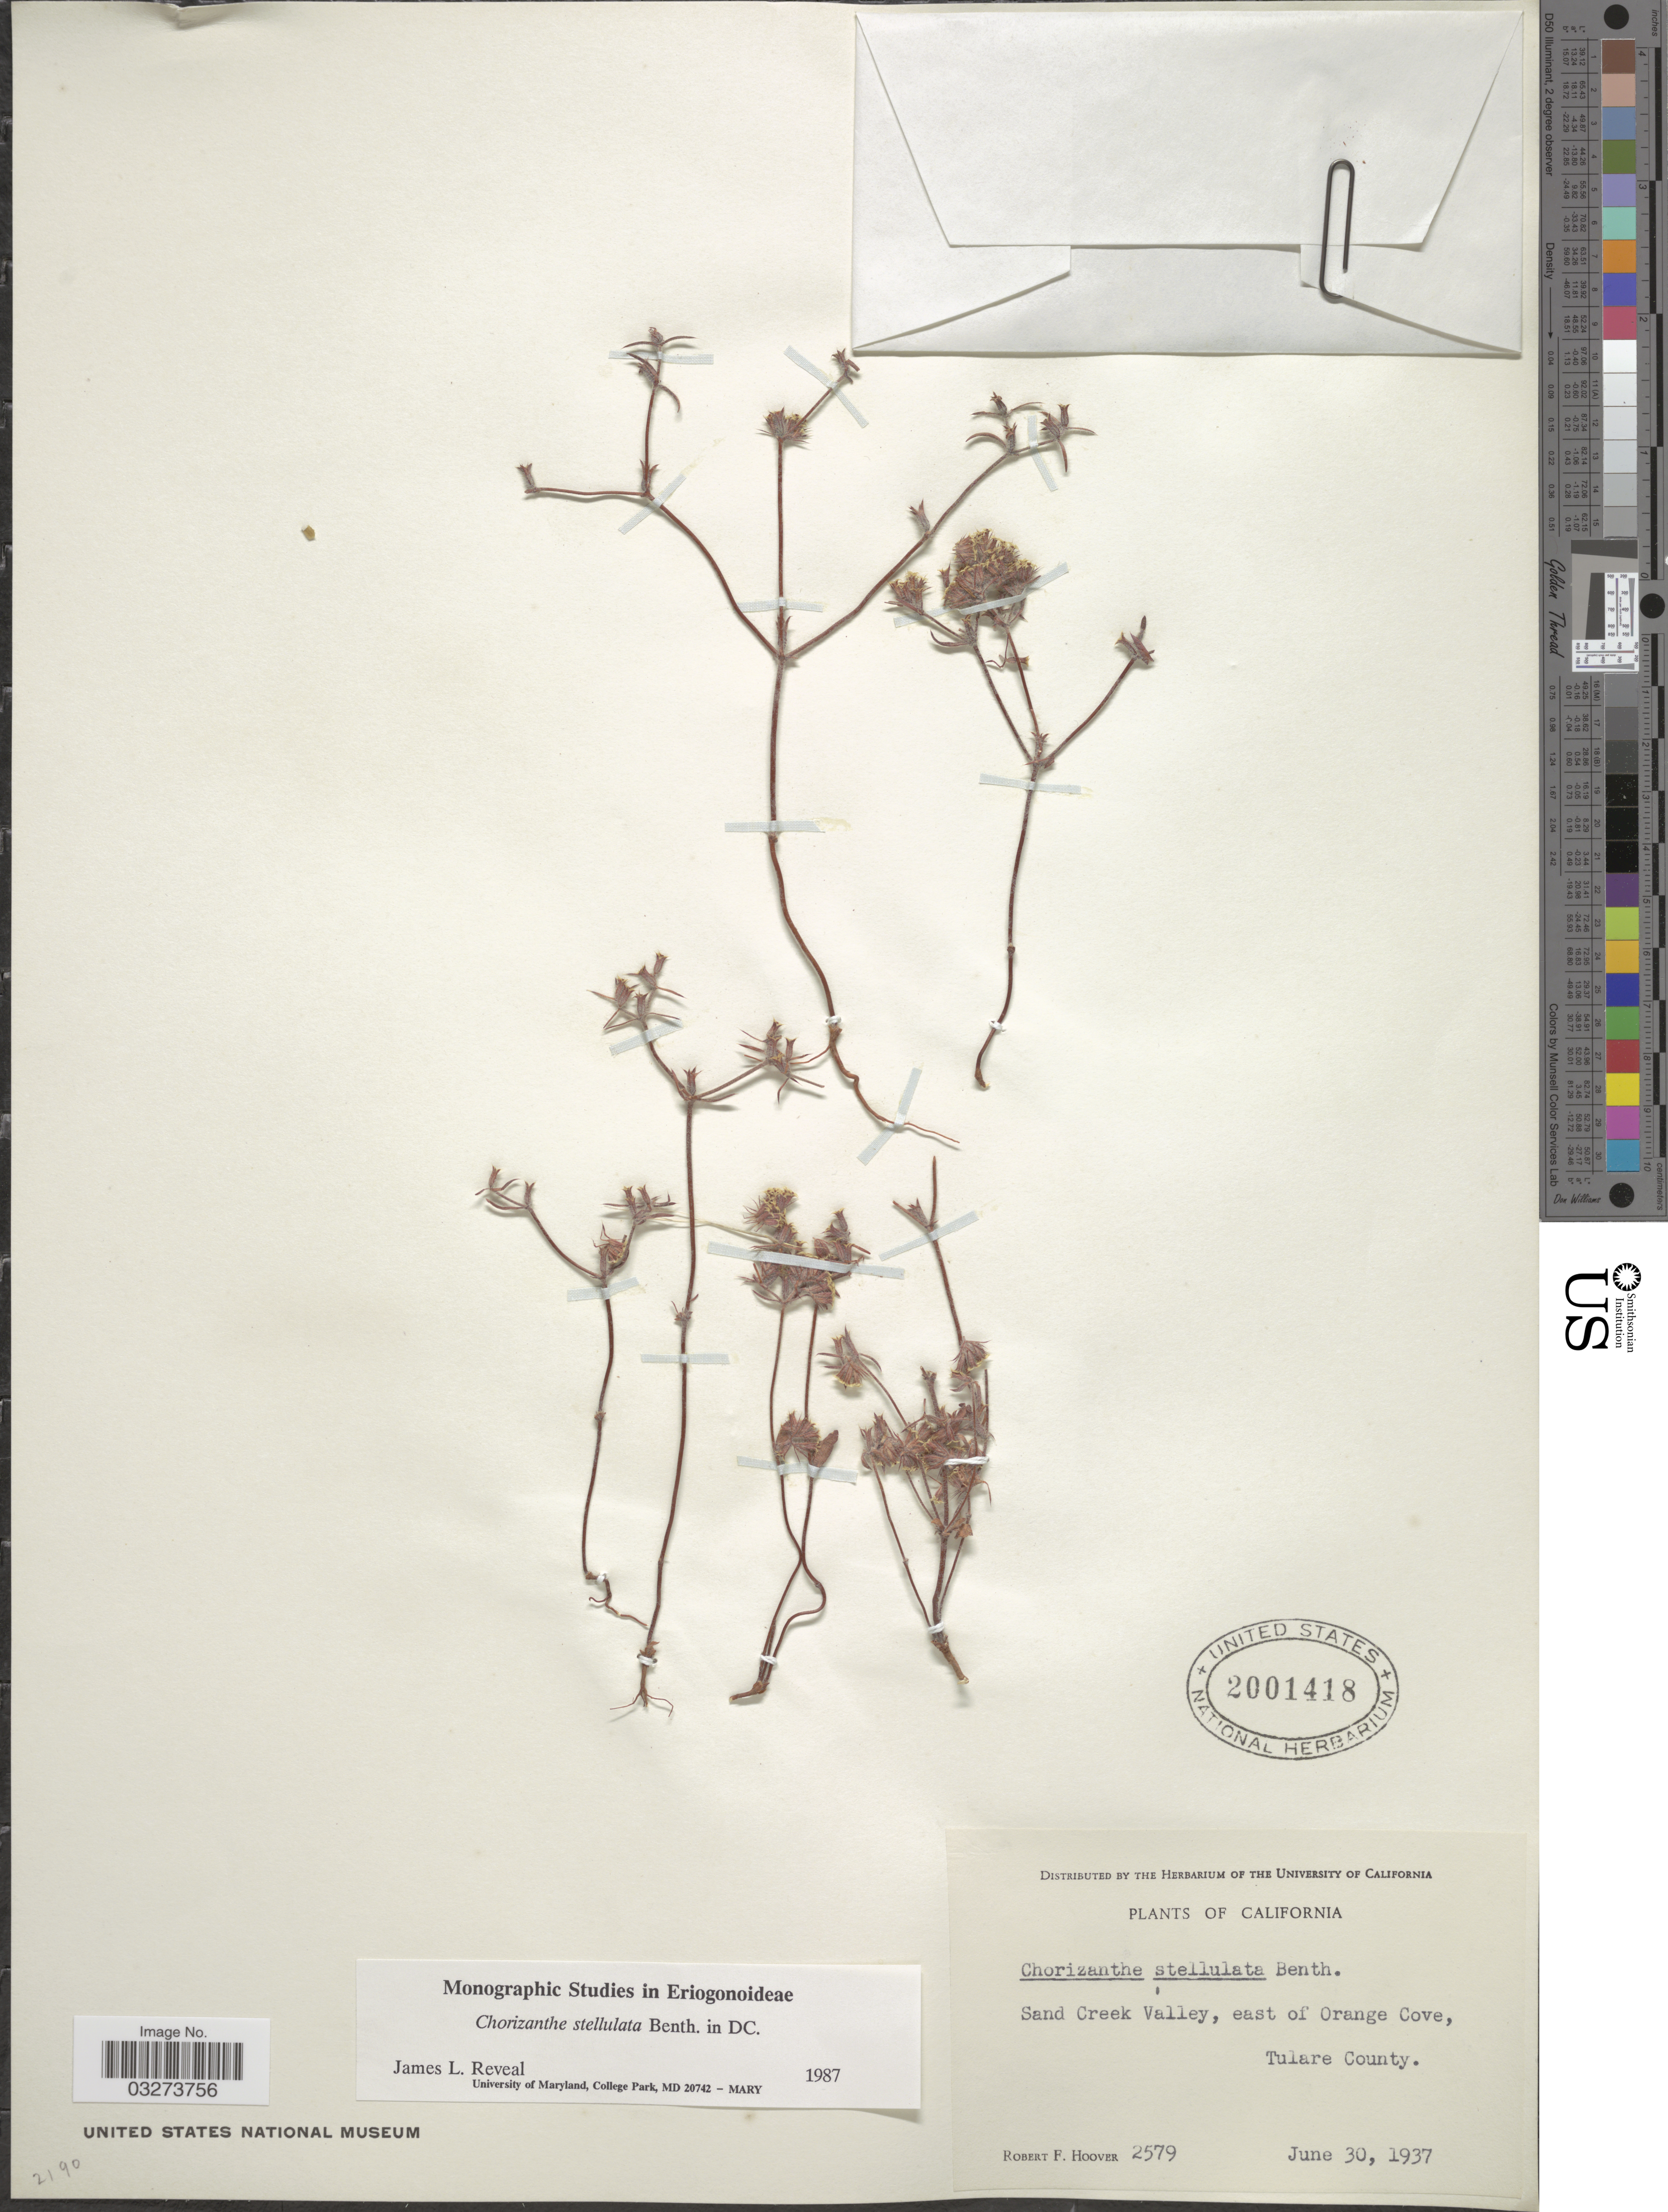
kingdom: Plantae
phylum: Tracheophyta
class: Magnoliopsida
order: Caryophyllales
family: Polygonaceae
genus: Chorizanthe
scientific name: Chorizanthe stellulata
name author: Benth.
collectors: R. F. Hoover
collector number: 2579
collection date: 1937-06-30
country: United States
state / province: California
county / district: Tulare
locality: Sand Creek Valley, east of Orange Cove, Tulare County.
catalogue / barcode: US 2001418